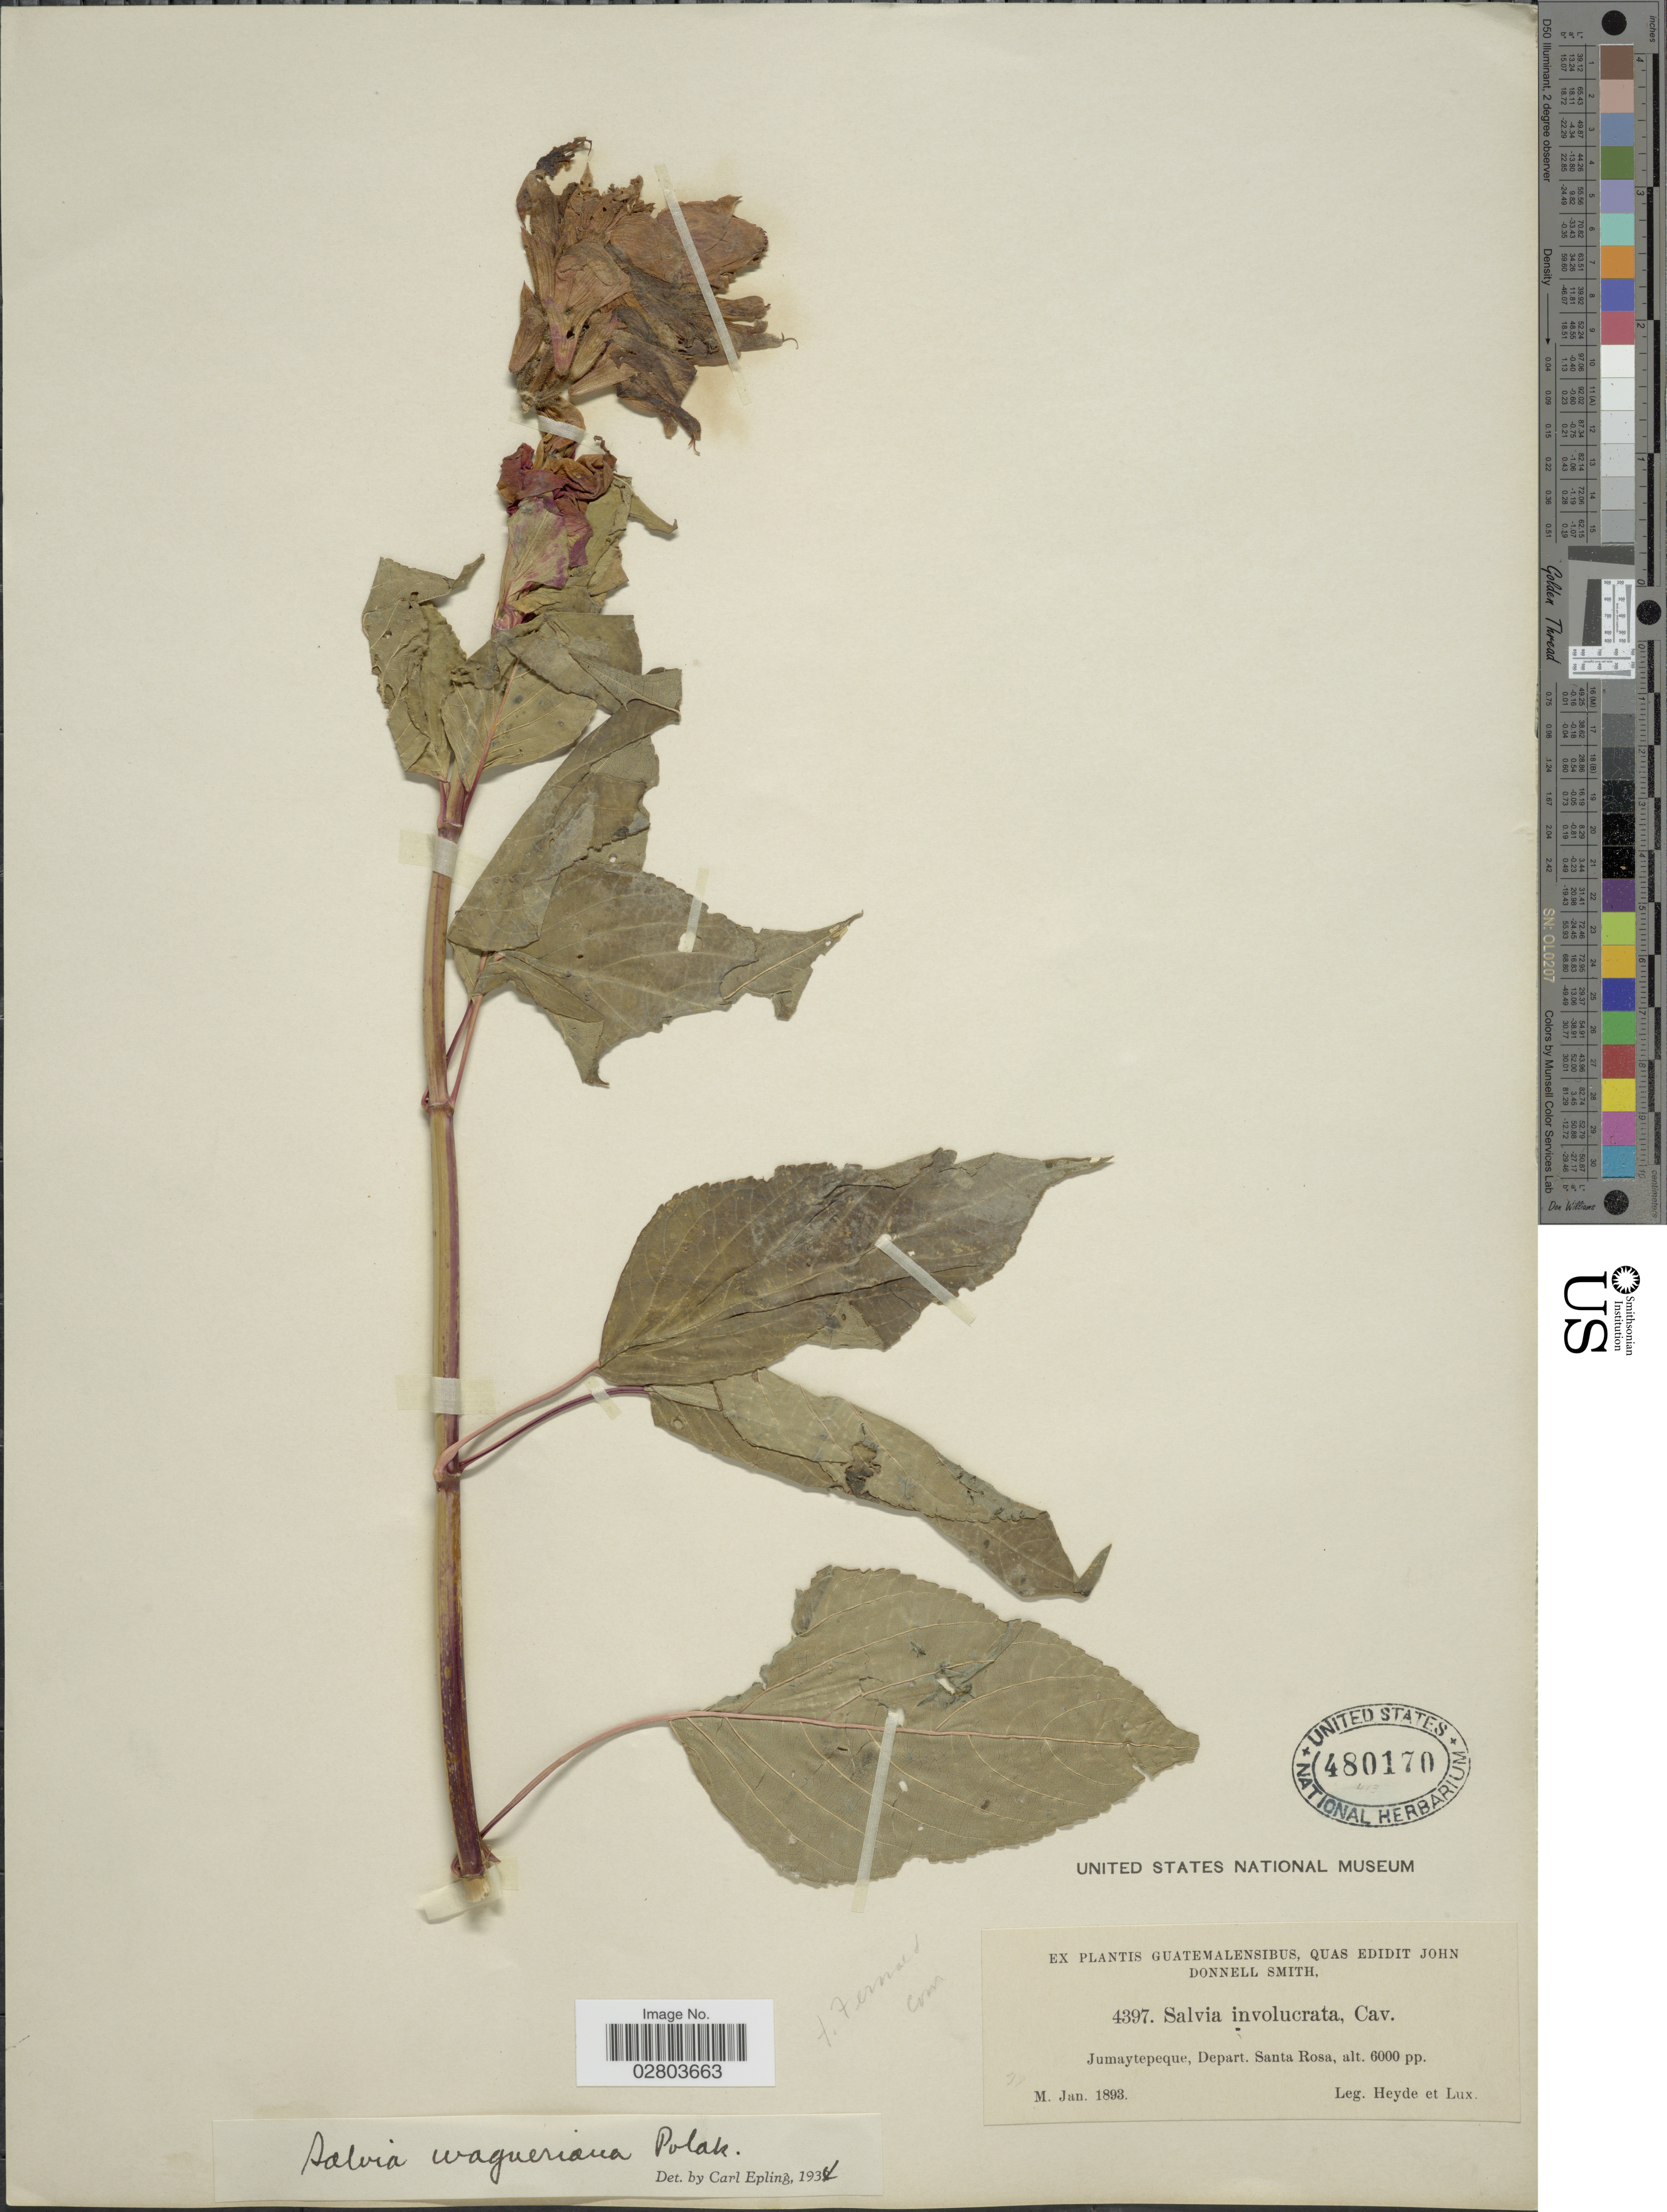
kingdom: Plantae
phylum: Tracheophyta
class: Magnoliopsida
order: Lamiales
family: Lamiaceae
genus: Salvia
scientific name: Salvia wagneriana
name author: Pol.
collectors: Heyde & Lux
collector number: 4397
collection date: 1893-01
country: Guatemala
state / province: Santa Rosa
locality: Jumaytepeque, Depart. Santa Rosa.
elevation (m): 1829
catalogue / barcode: US 480170